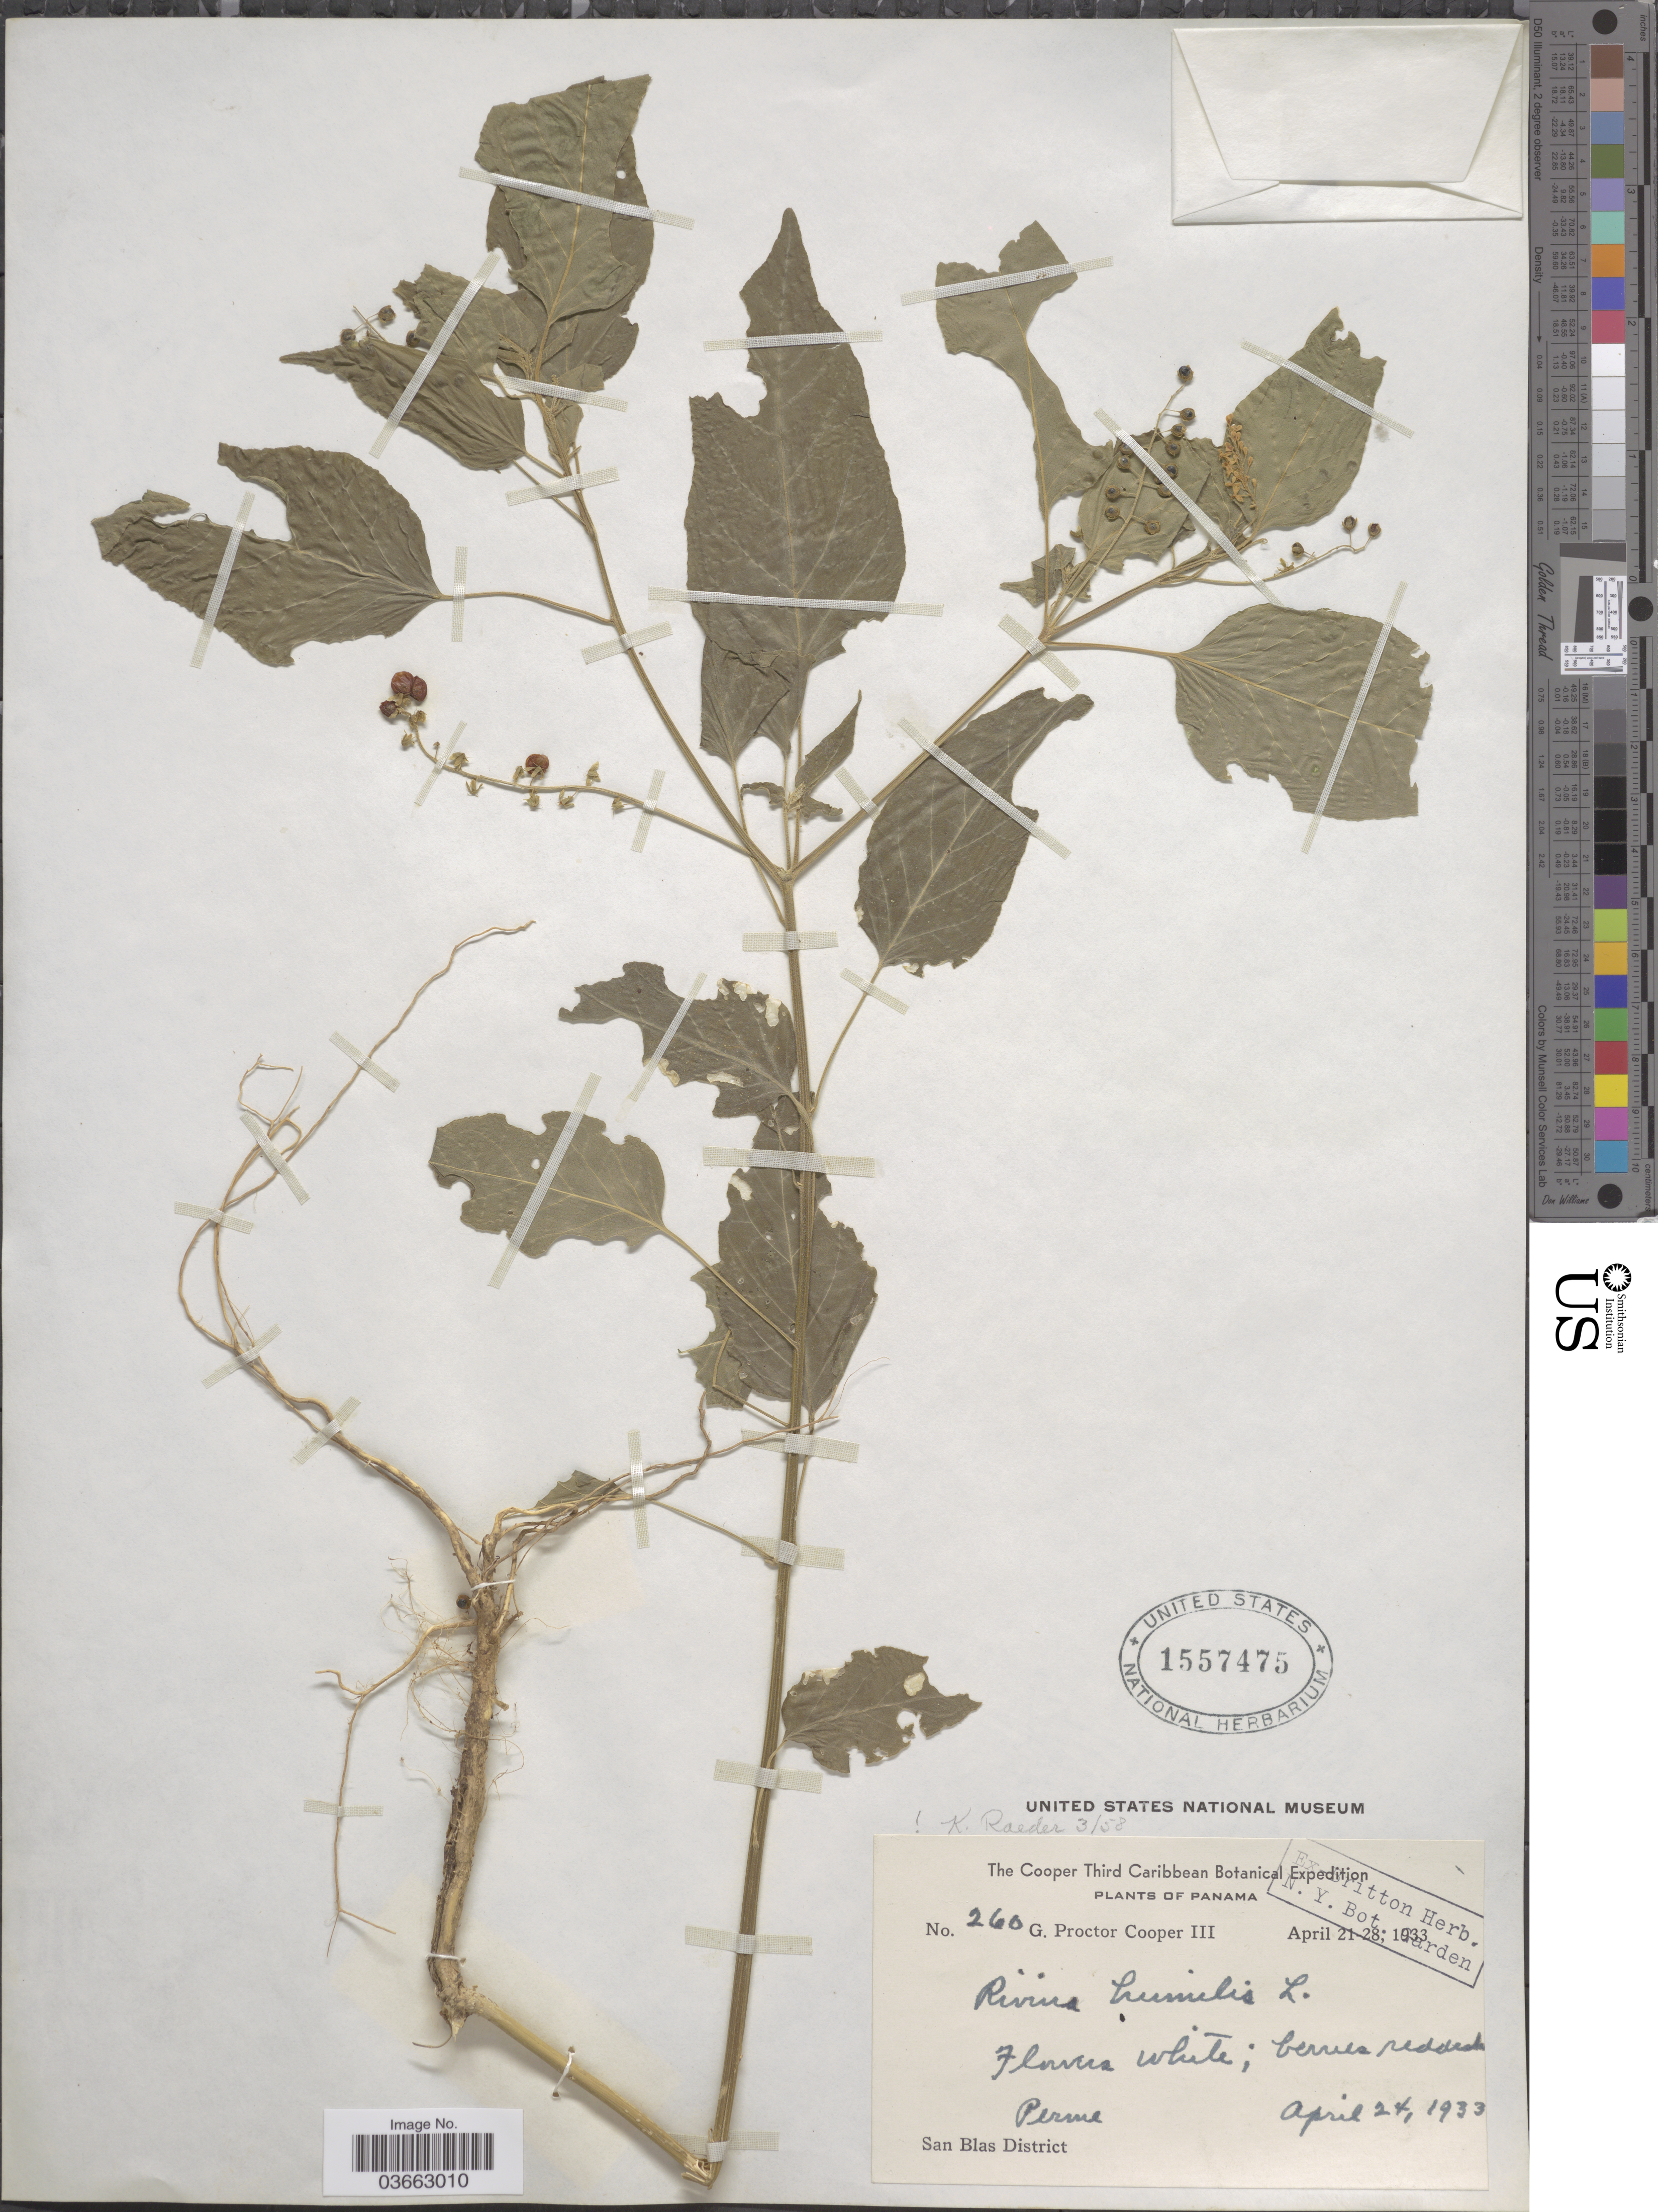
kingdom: Plantae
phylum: Tracheophyta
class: Magnoliopsida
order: Caryophyllales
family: Phytolaccaceae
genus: Rivina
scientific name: Rivina humilis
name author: L.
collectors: G. Cooper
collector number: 260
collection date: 1933-04-21/1933-04-28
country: Panama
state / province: Kuna Yala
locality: Perme. San Blas District.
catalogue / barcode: US 1557475